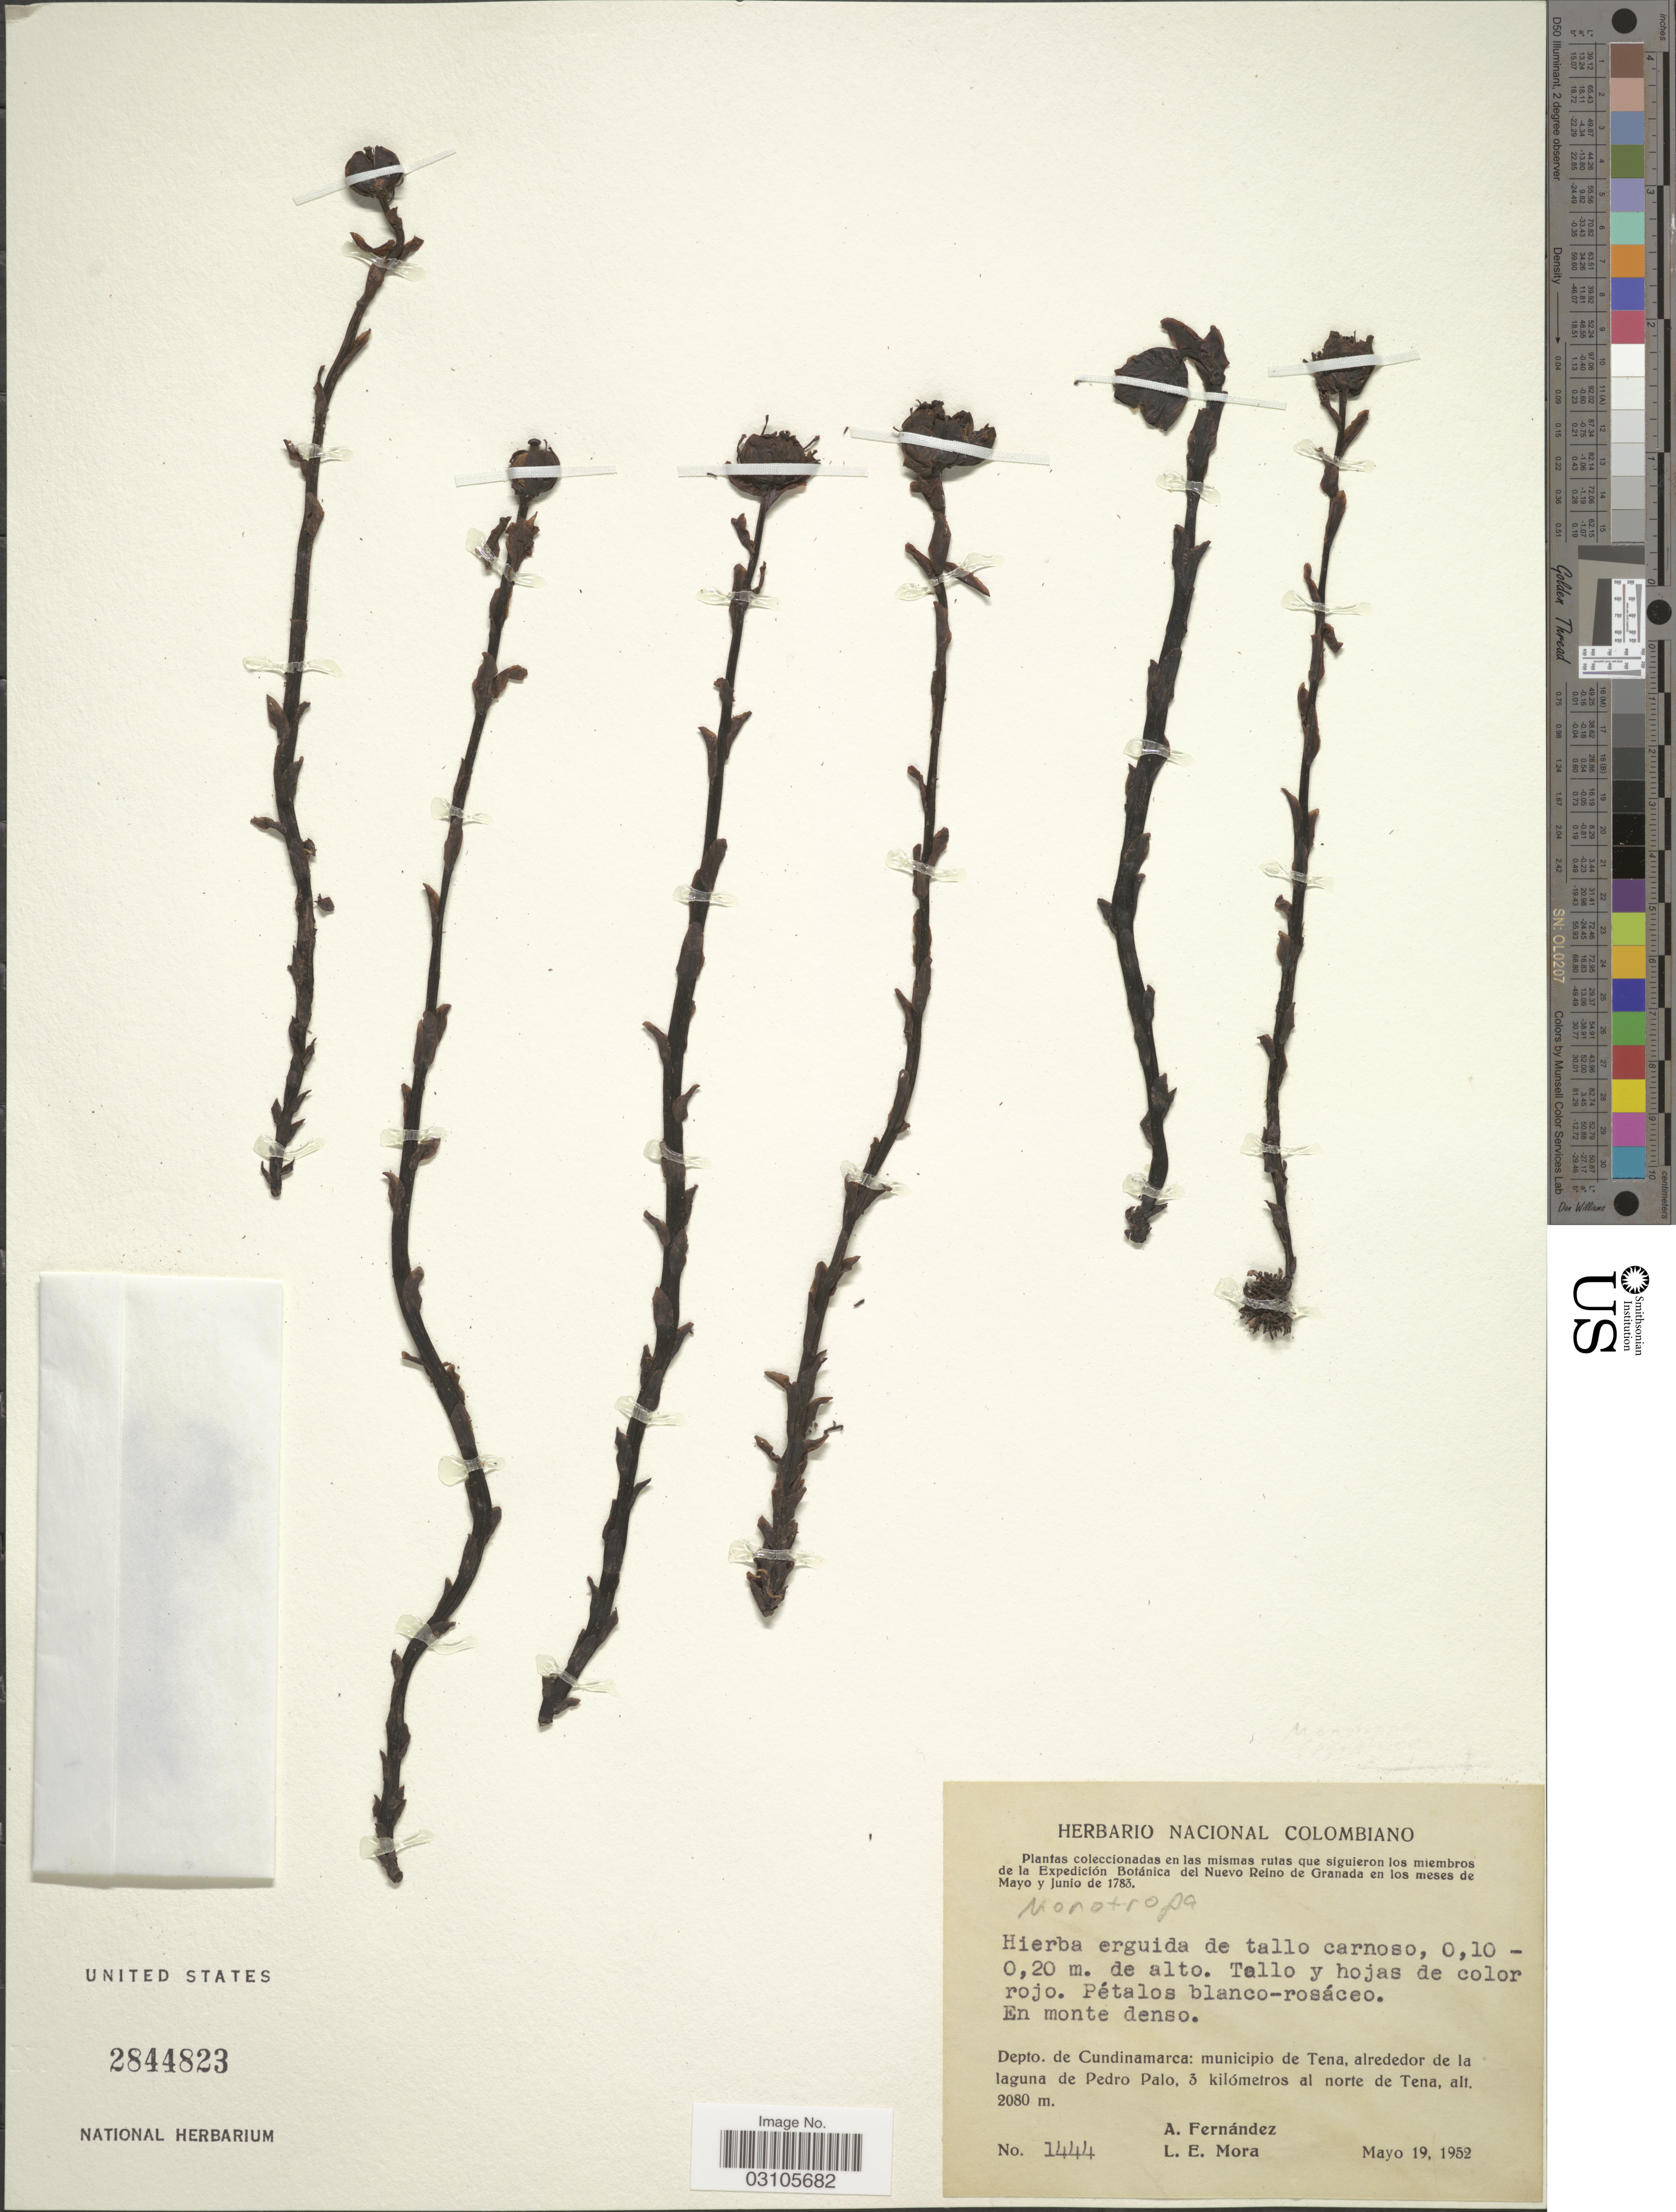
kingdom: Plantae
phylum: Tracheophyta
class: Magnoliopsida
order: Ericales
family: Ericaceae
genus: Monotropa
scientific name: Monotropa uniflora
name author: L.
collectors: A. Fernández & L. Mora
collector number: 1444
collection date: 1952-05-19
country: Colombia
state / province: Cundinamarca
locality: Depto. de Cundinamarca: municipio de Tena, alrededor de la laguna de Pedro Palo, 3 kilómetros al norte de Tena.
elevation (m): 2080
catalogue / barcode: US 2844823